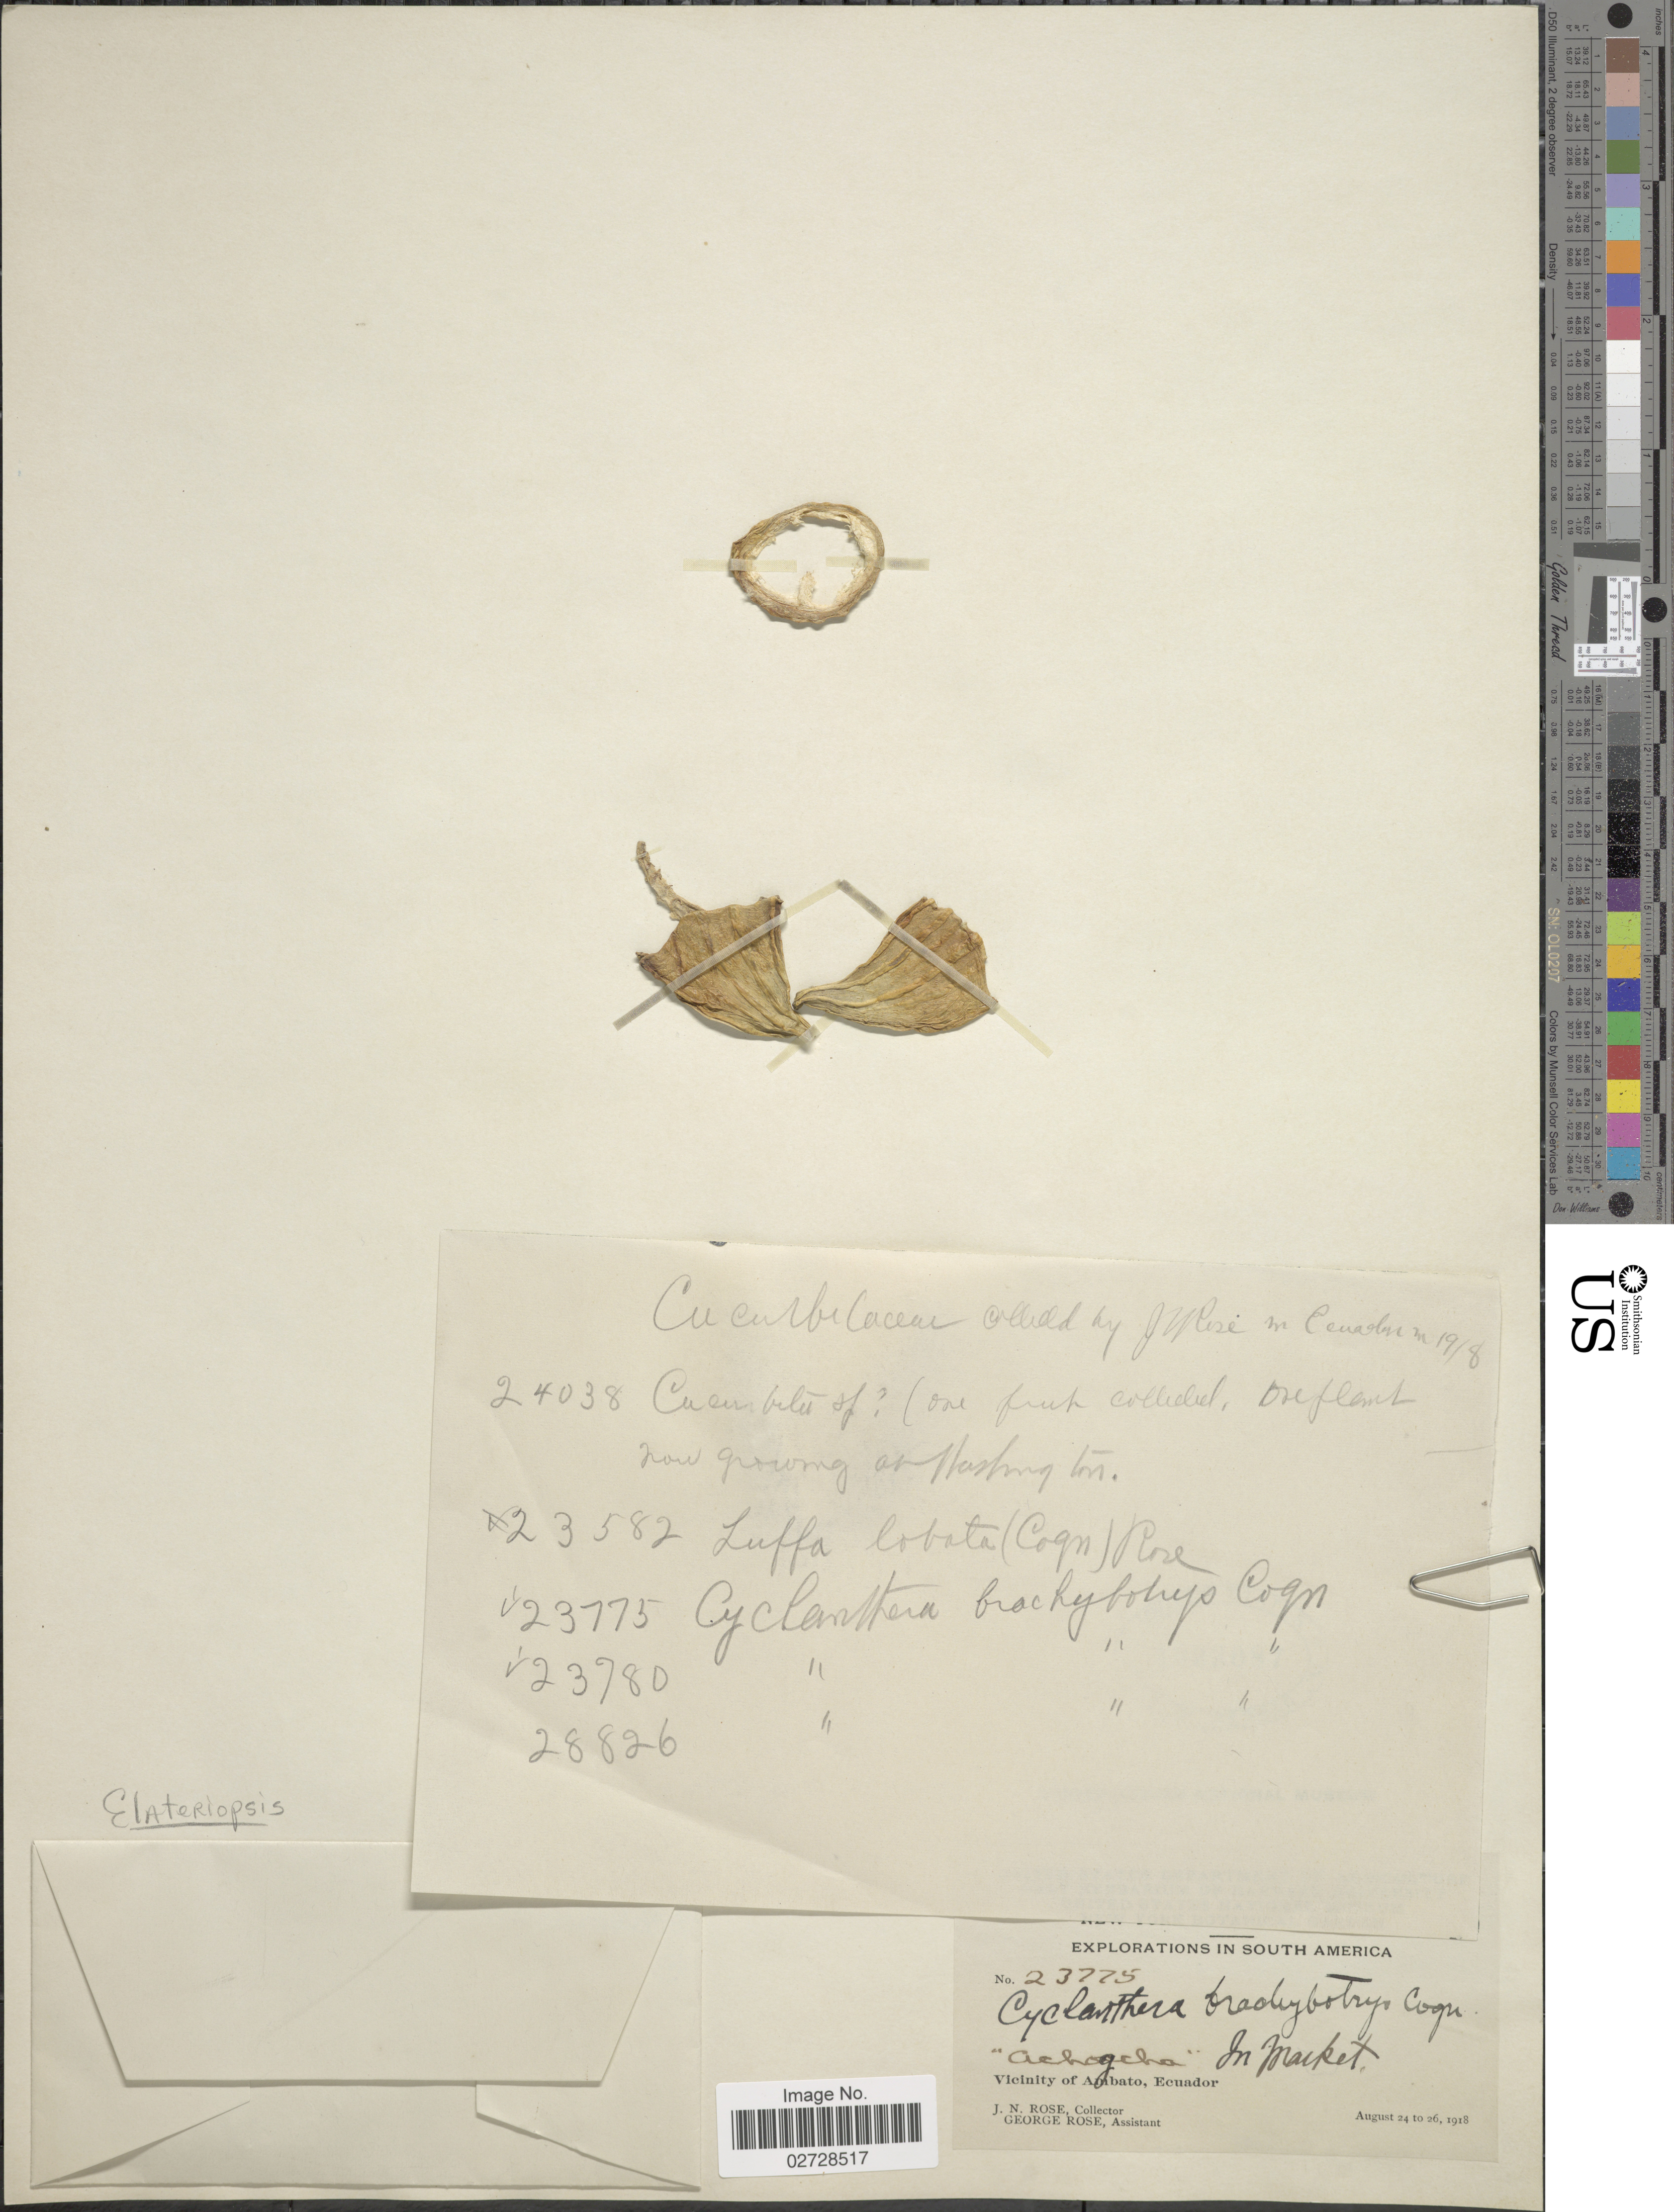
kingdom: Plantae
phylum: Tracheophyta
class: Magnoliopsida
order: Cucurbitales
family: Cucurbitaceae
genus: Hanburia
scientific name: Hanburia sp.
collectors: J. N. Rose & G. Rose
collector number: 23775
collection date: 1918-08-24/1918-08-26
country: Ecuador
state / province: Tungurahua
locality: In Market, Vicinity of Ambato